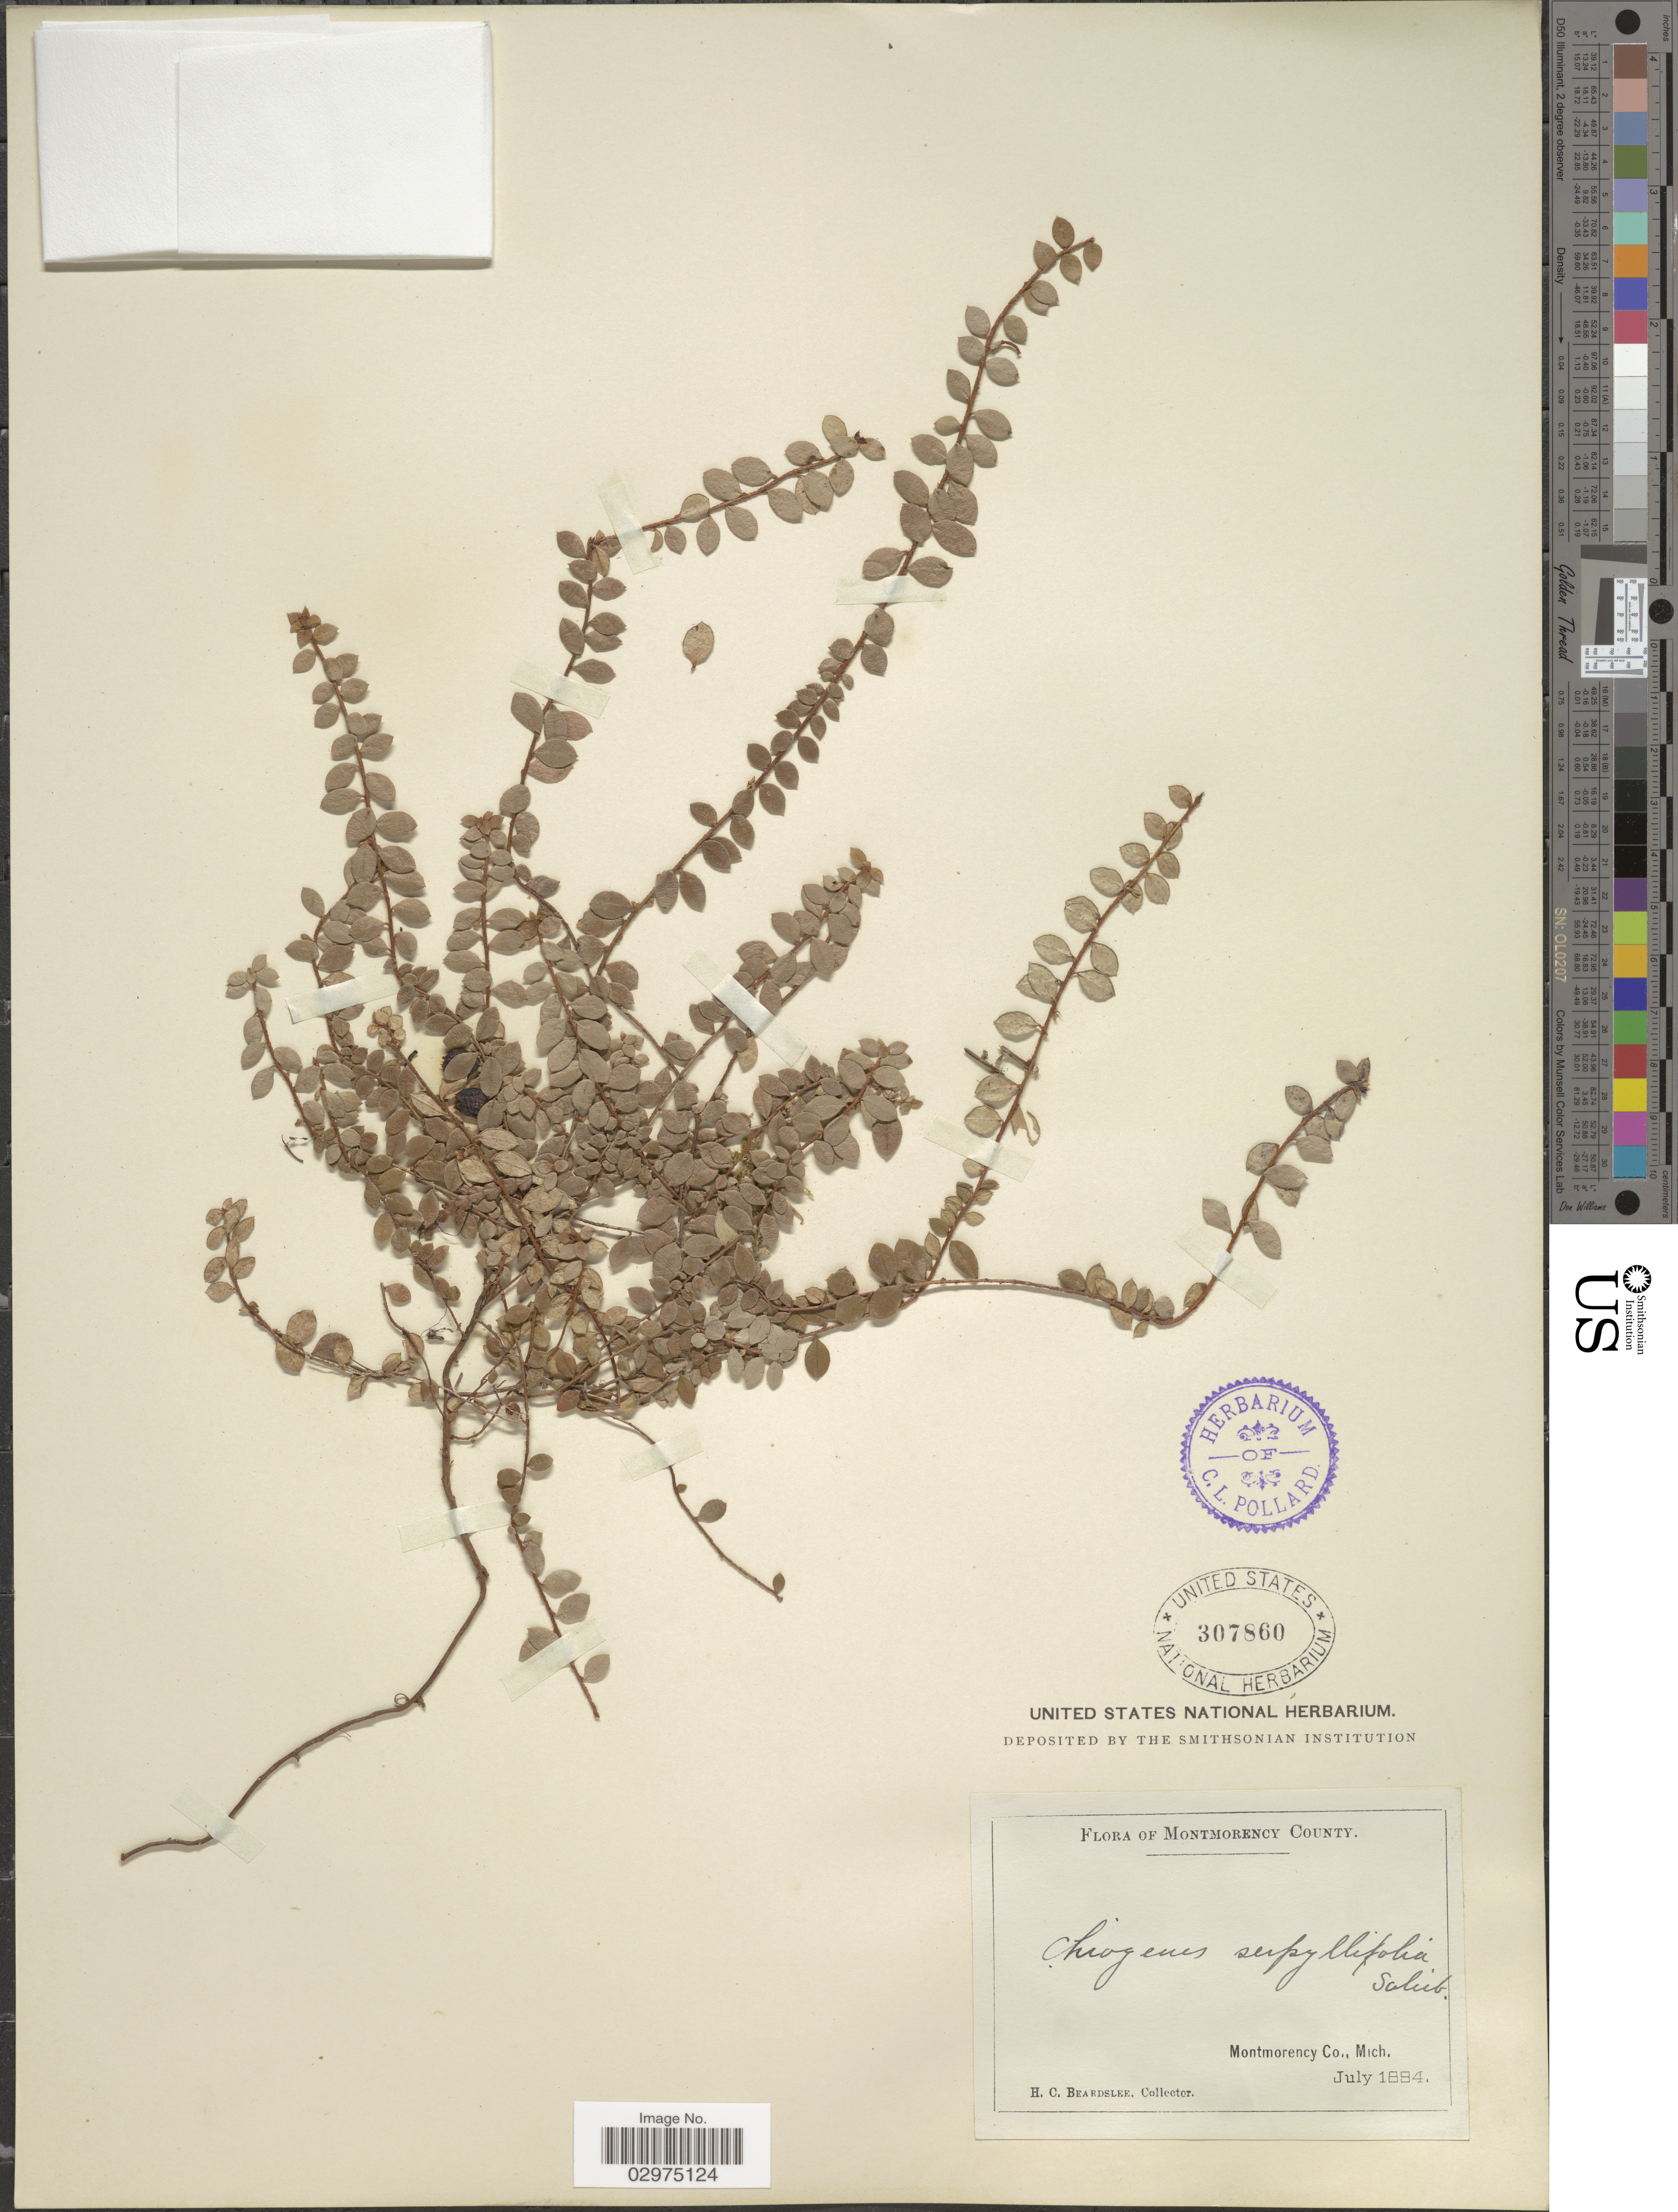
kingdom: Plantae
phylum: Tracheophyta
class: Magnoliopsida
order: Ericales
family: Ericaceae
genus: Gaultheria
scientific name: Gaultheria hispidula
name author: (L.) Muhl. ex Bigelow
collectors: H. Beardslee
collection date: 1894-07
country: United States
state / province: Michigan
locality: Montmorency County.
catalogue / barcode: US 307860